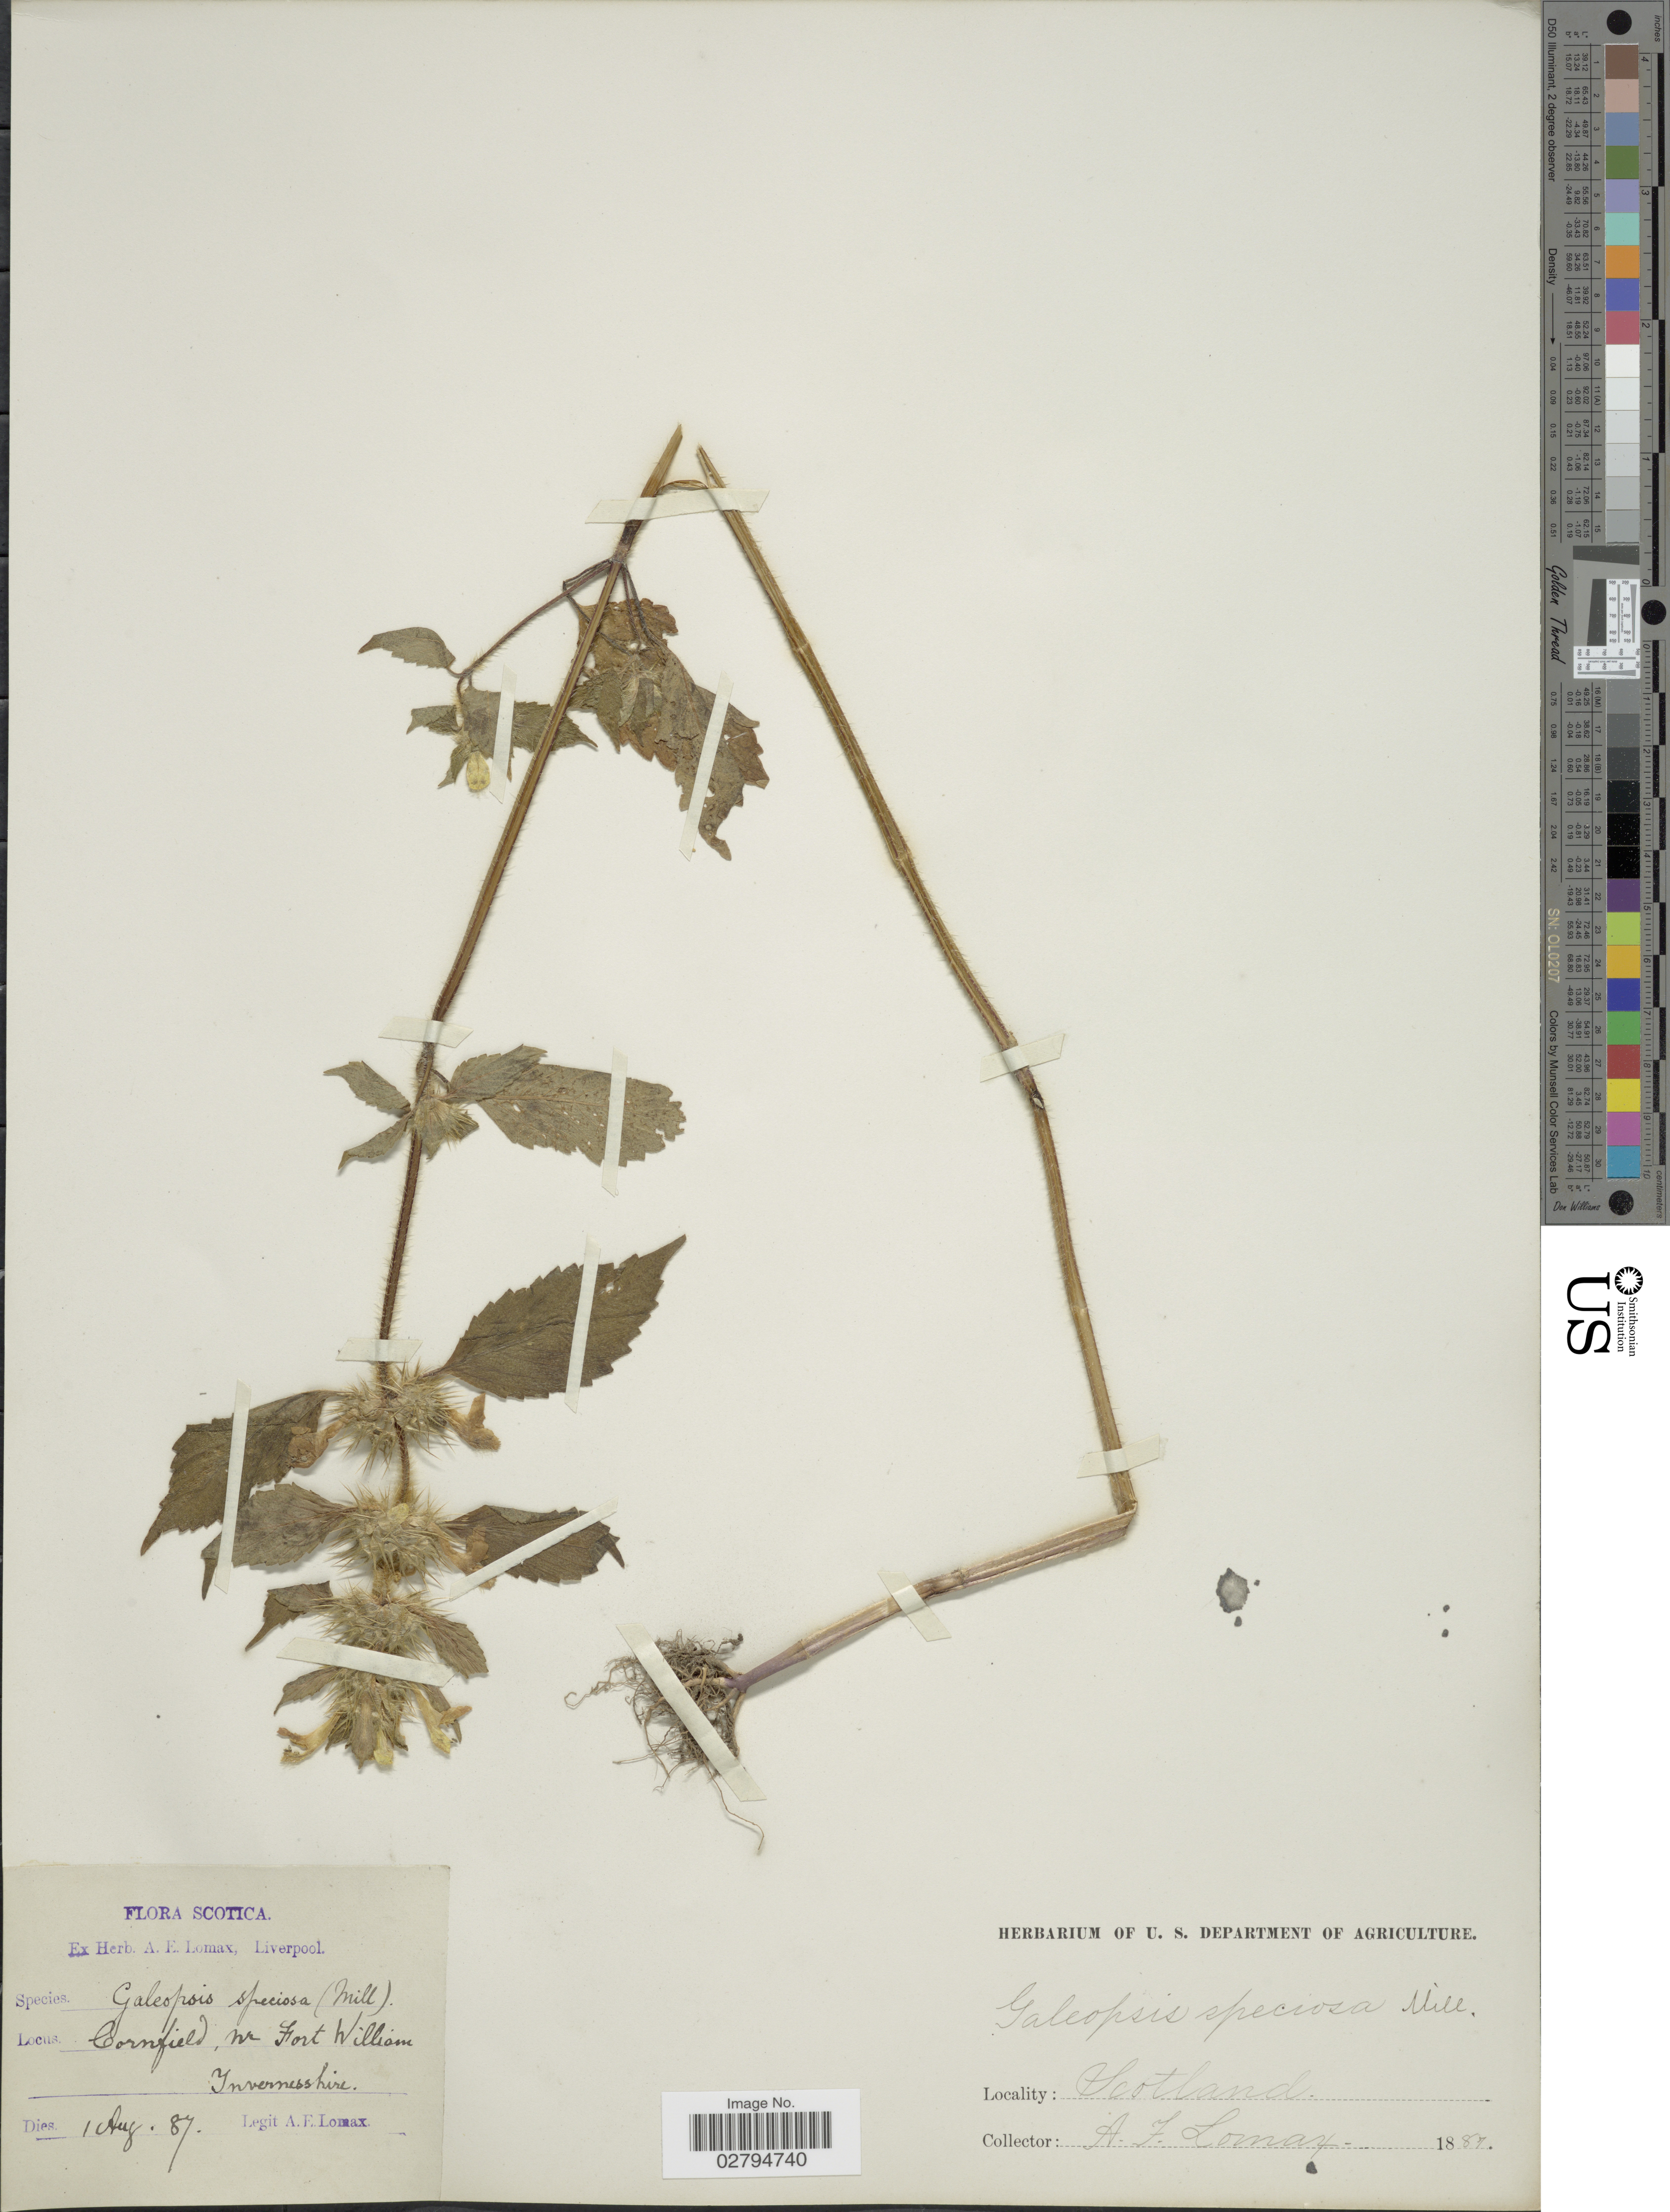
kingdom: Plantae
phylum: Tracheophyta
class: Magnoliopsida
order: Lamiales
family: Lamiaceae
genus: Galeopsis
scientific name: Galeopsis speciosa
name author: Mill.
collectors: A. Lomax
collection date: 1887-08-01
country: United Kingdom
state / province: Scotland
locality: Cornfield, nr Fort William Invernesshire.